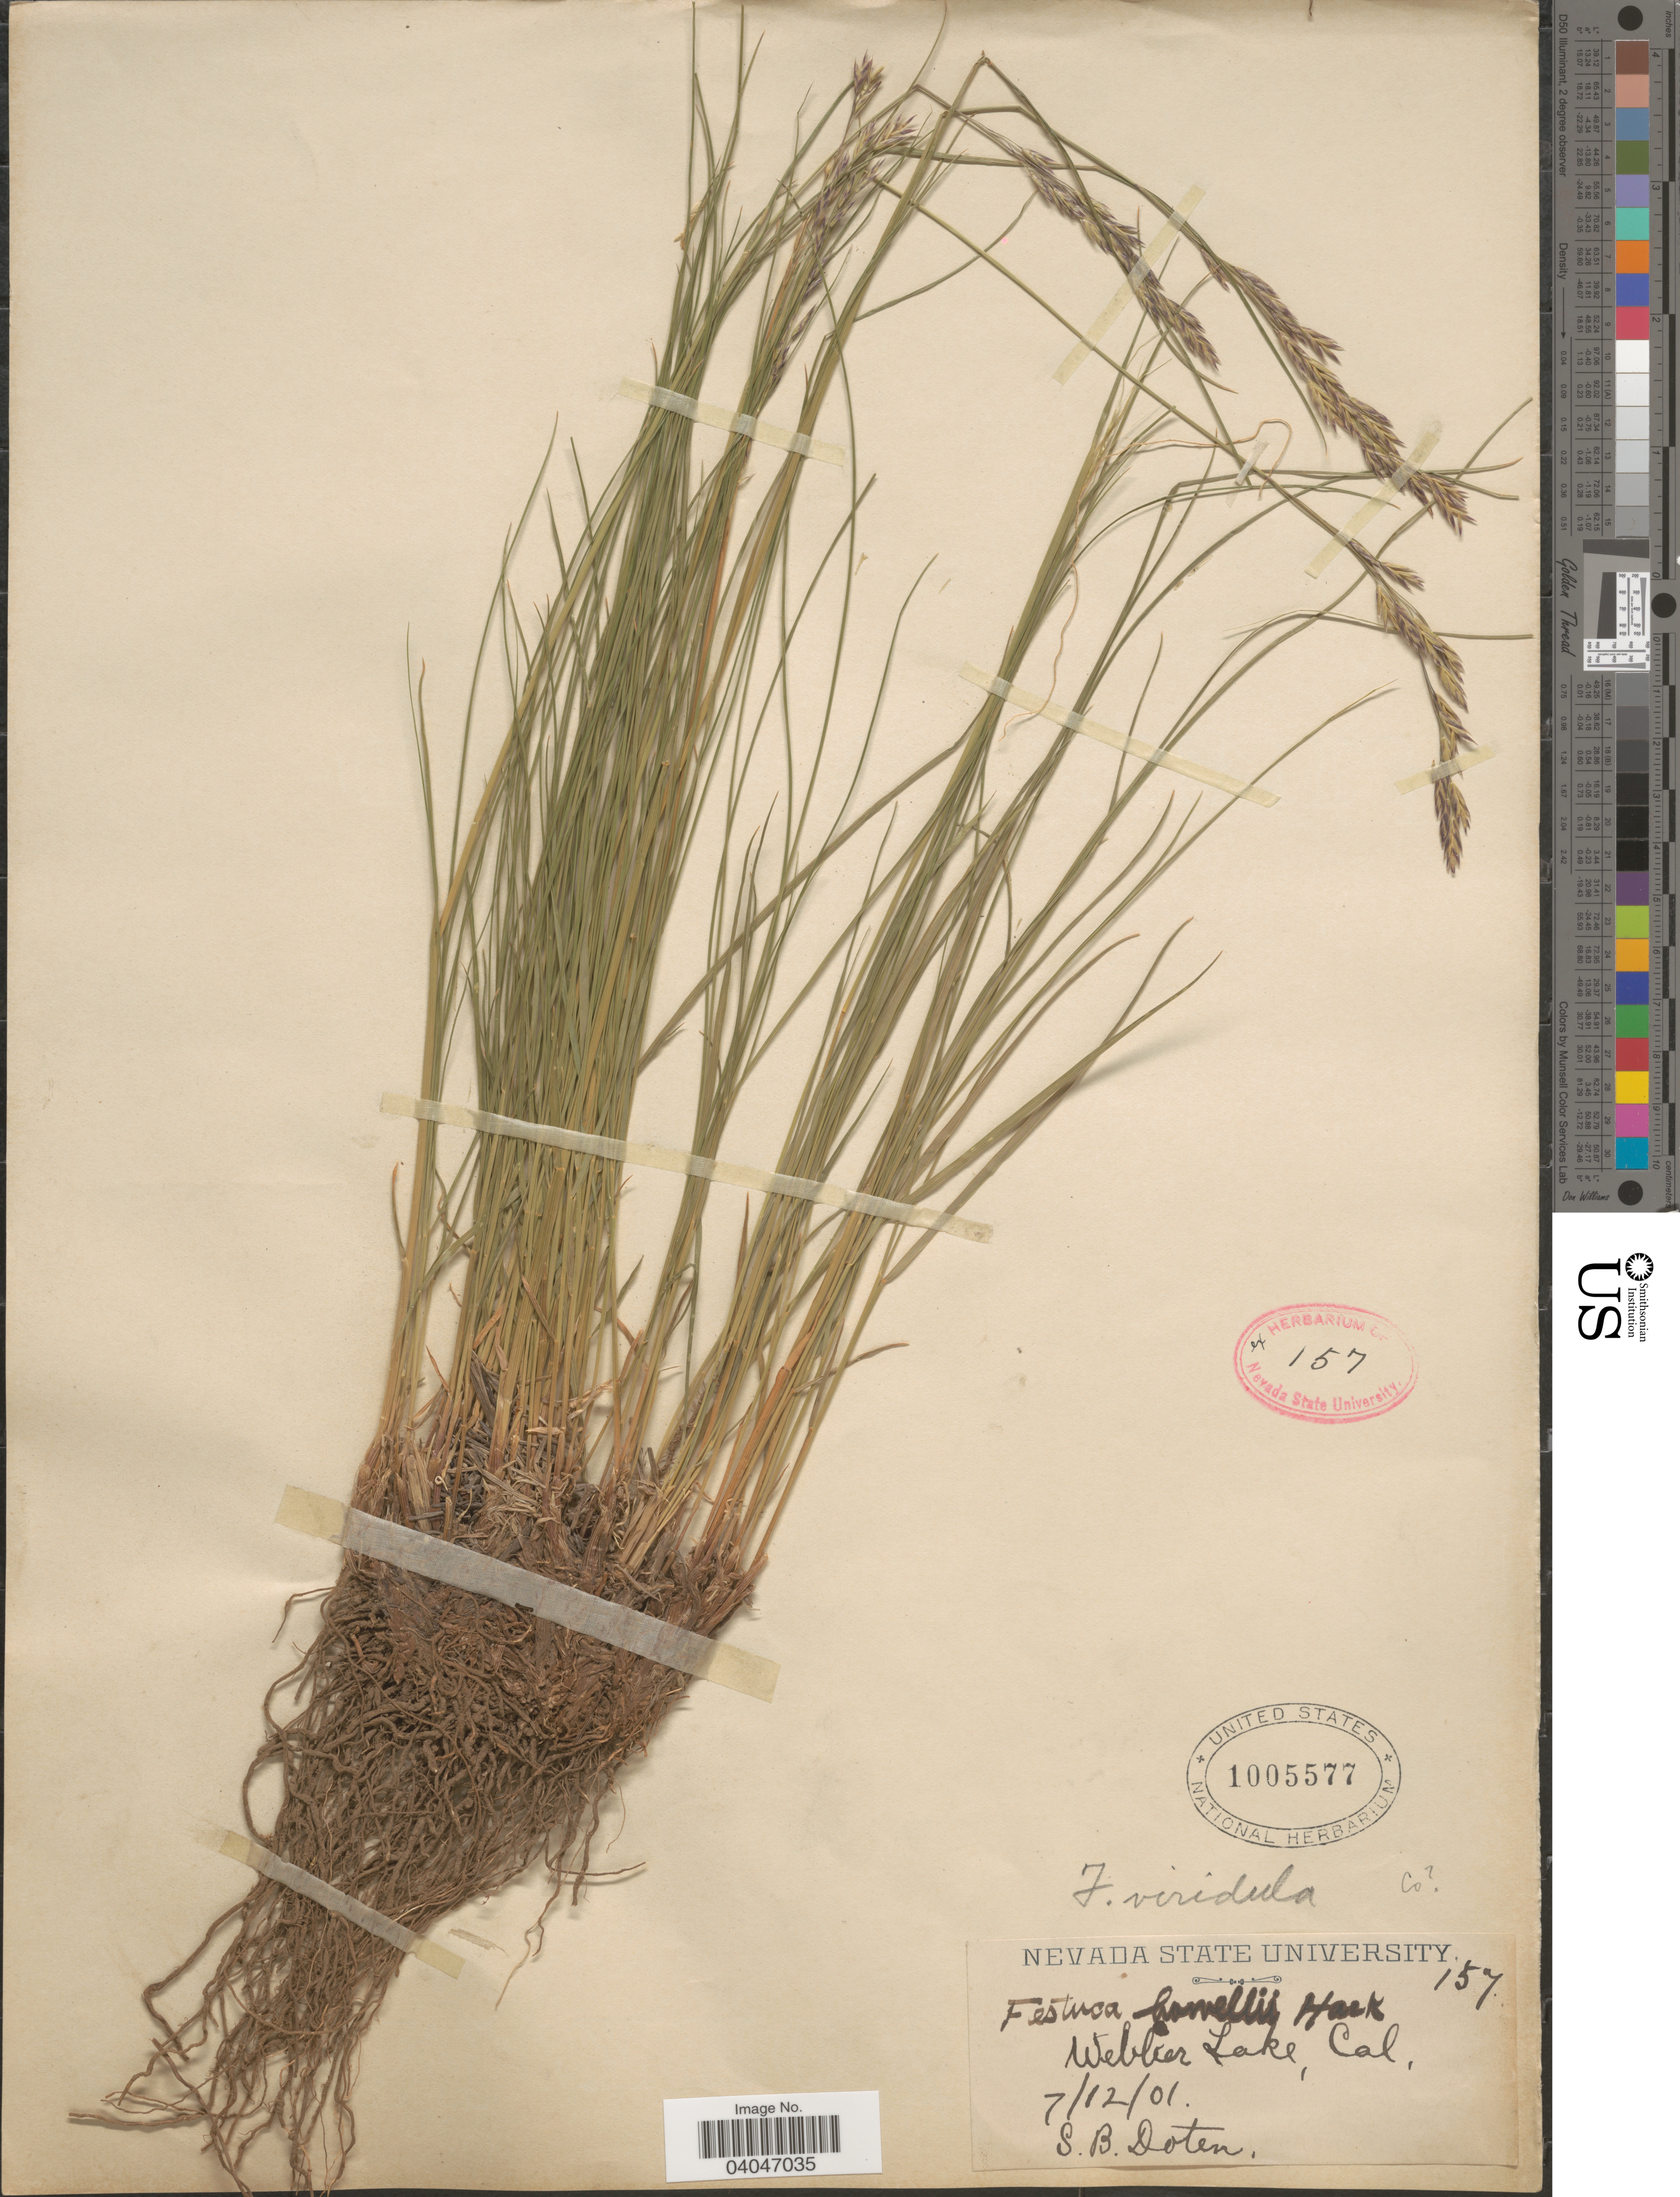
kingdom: Plantae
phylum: Tracheophyta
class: Liliopsida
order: Poales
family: Poaceae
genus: Festuca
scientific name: Festuca viridula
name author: Vasey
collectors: S. Doten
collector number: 157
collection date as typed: Transcribed d/m/y: 12/7/1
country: United States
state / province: California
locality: Webber Lake.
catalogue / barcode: US 1005577